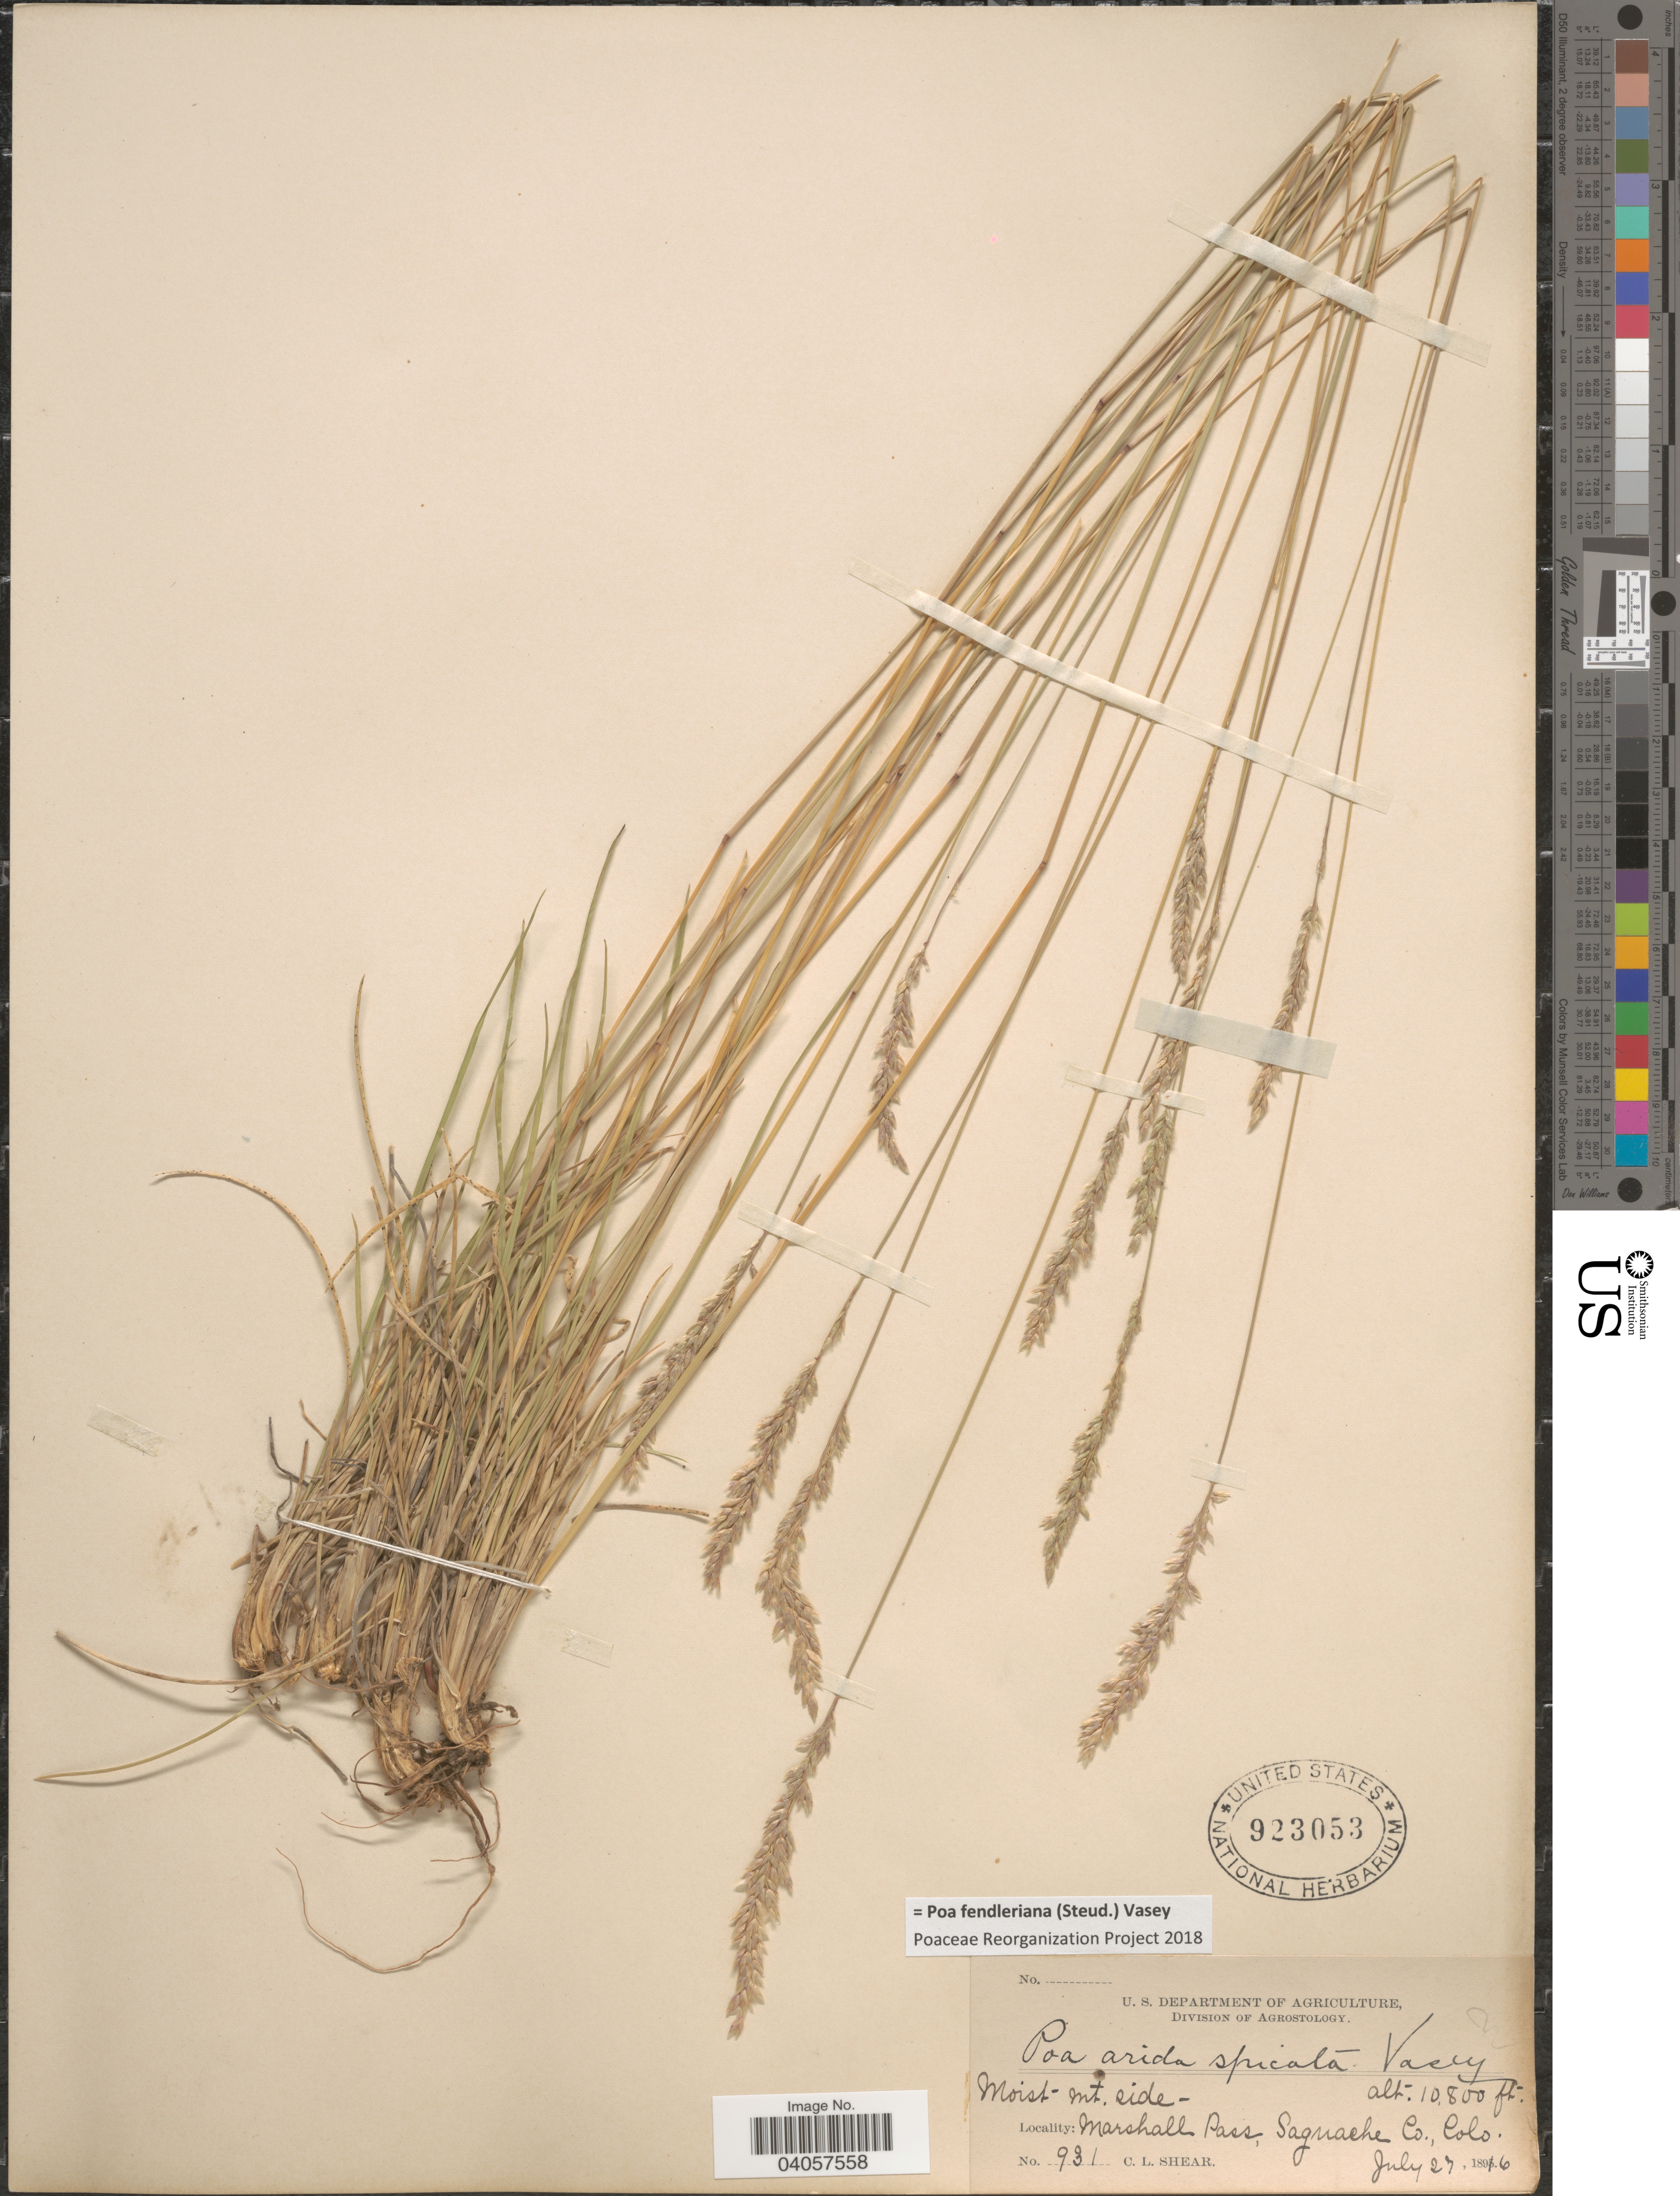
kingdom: Plantae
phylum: Tracheophyta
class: Liliopsida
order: Poales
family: Poaceae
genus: Poa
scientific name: Poa fendleriana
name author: (Steud.) Vasey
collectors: C. L. Shear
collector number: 931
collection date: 1816-07-27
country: United States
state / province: Colorado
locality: Moist mt. side. Marshall Pass, Saguache Co.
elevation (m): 3292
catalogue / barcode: US 923053